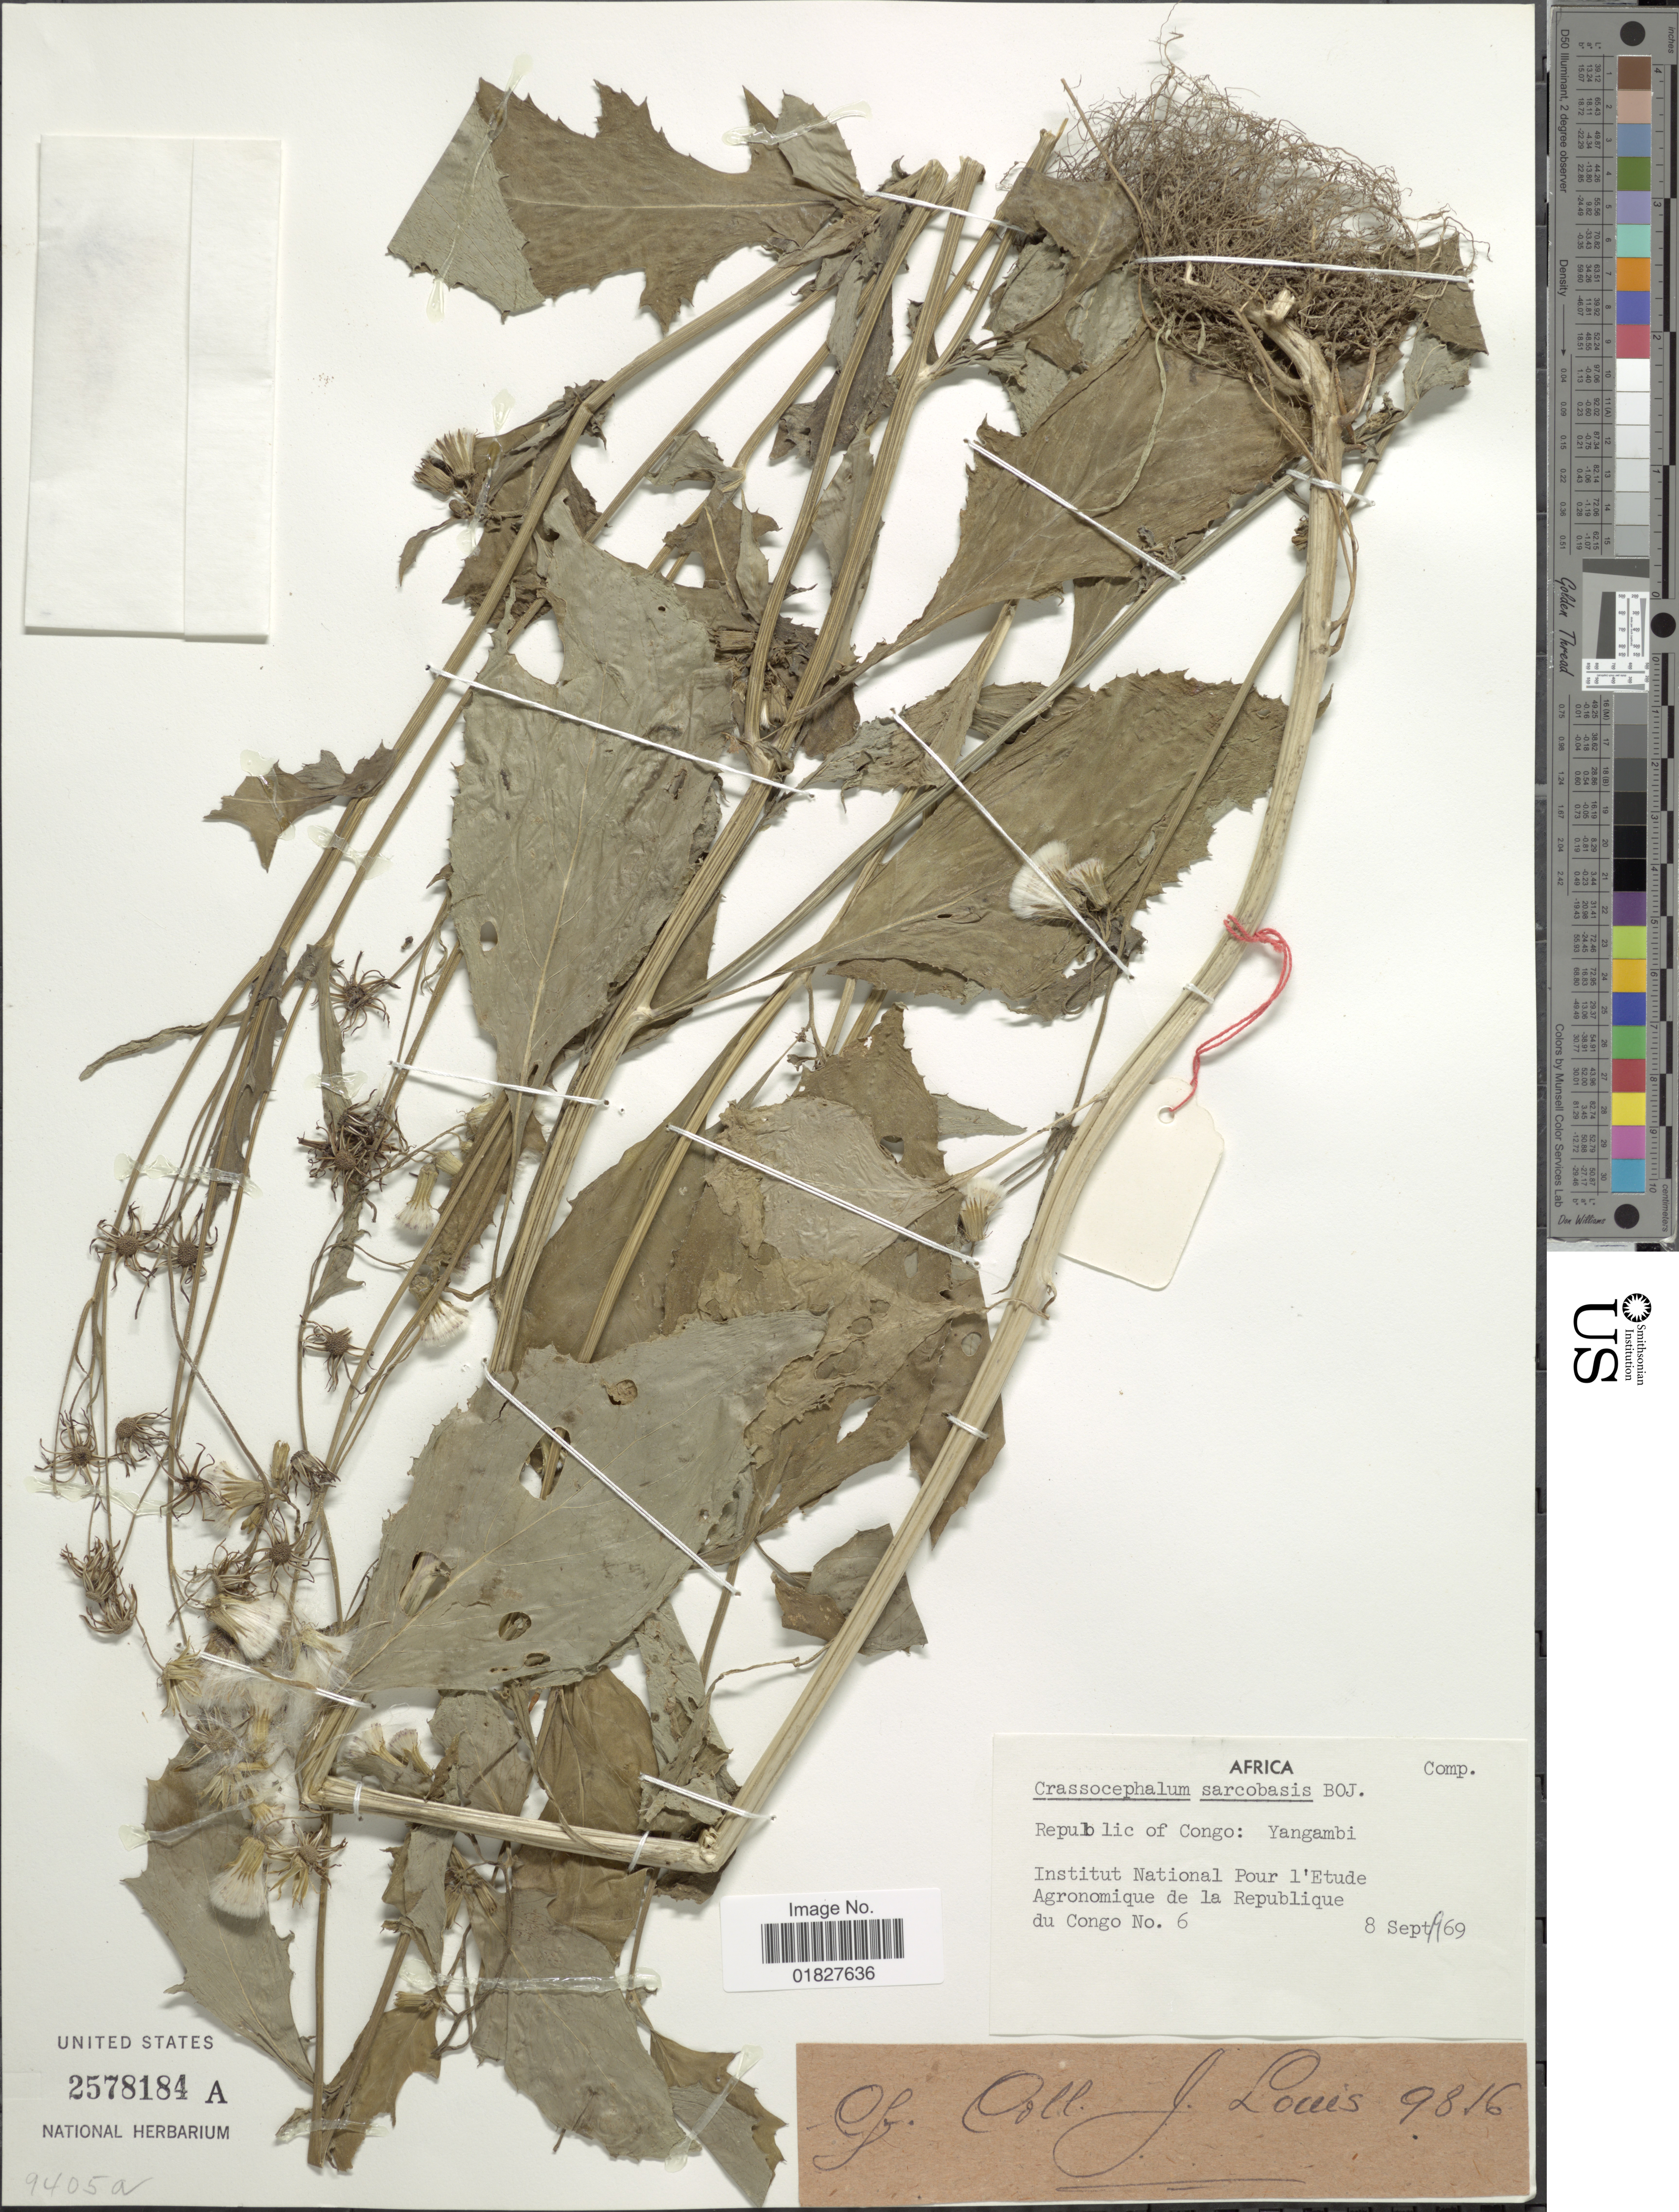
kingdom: Plantae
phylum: Tracheophyta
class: Magnoliopsida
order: Asterales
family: Asteraceae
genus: Crassocephalum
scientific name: Crassocephalum sarcobasis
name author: S. Moore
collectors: J. Louis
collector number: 9816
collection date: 1969-09-08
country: Congo, Republic of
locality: Africa, Yangambi, Institut National Pour l'Etude Agronomique de la Republique du Congo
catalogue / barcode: US 2578184A